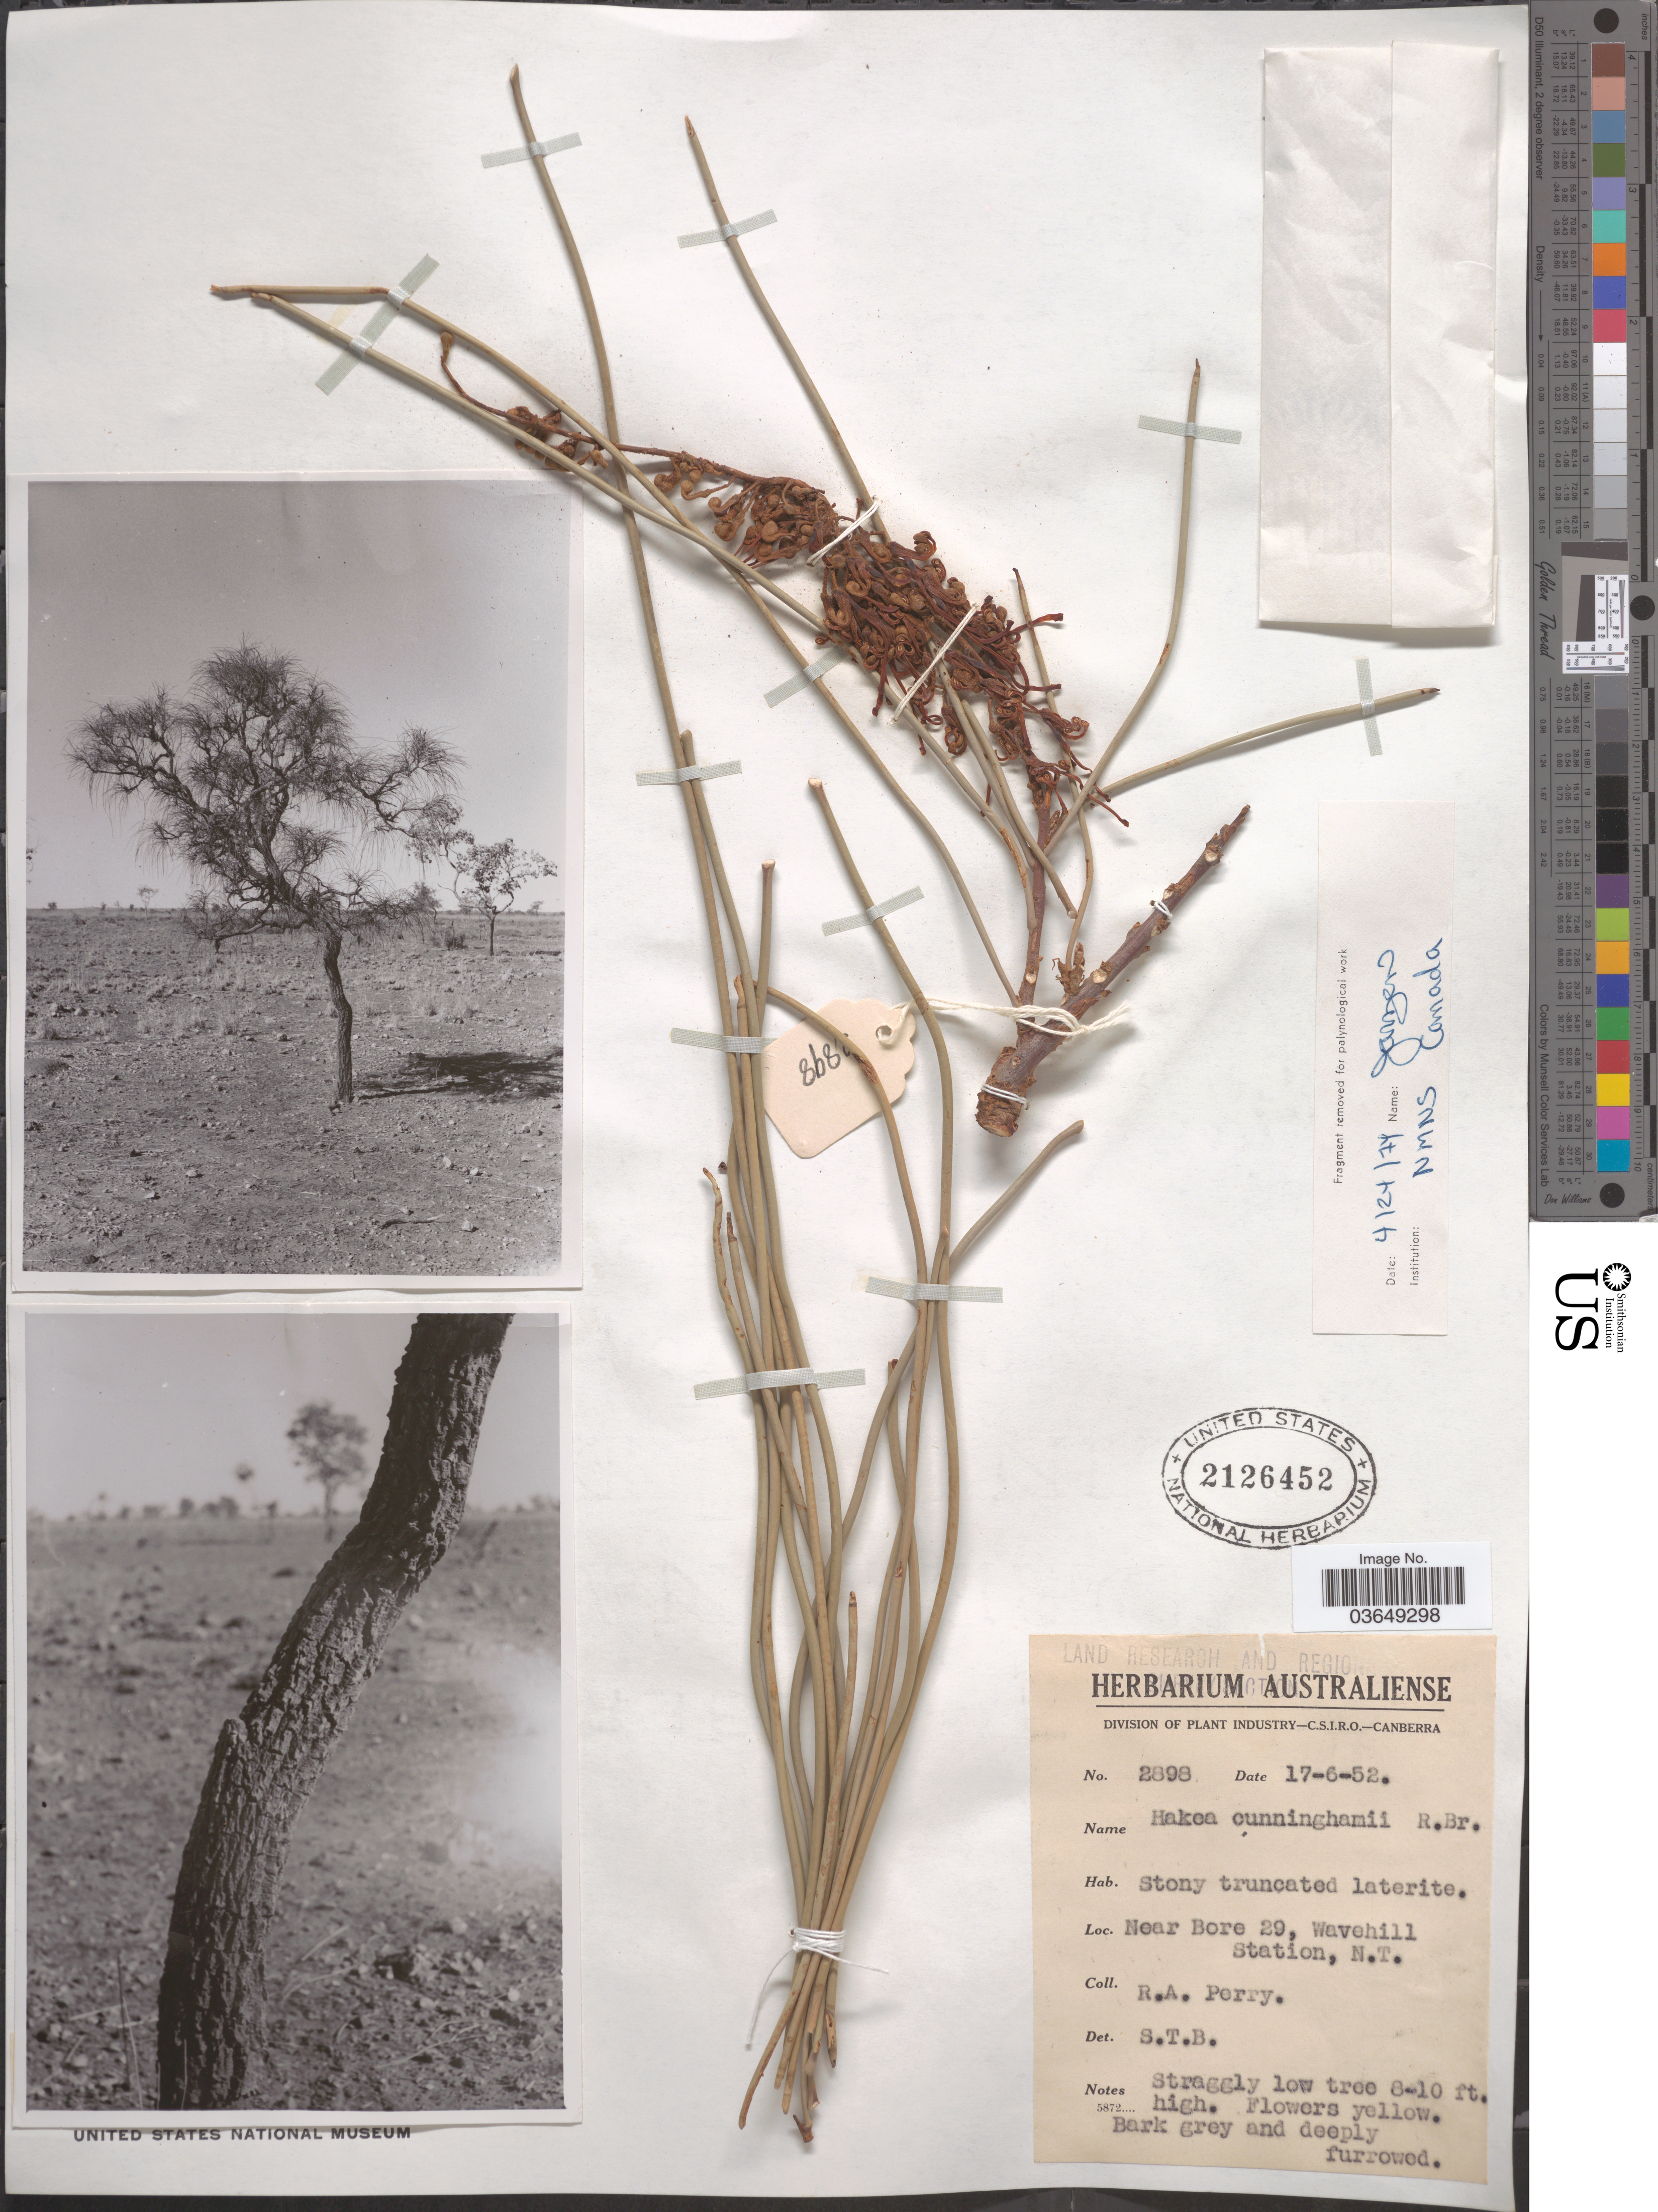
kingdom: Plantae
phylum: Tracheophyta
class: Magnoliopsida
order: Proteales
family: Proteaceae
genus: Hakea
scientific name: Hakea cunninghamii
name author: R. Br.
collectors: Perry, R. A.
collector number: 2898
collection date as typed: Transcribed d/m/y: 17/6/52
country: Australia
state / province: Northern Territory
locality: Near Bore 29, Wavehill Station.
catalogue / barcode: US 2126452